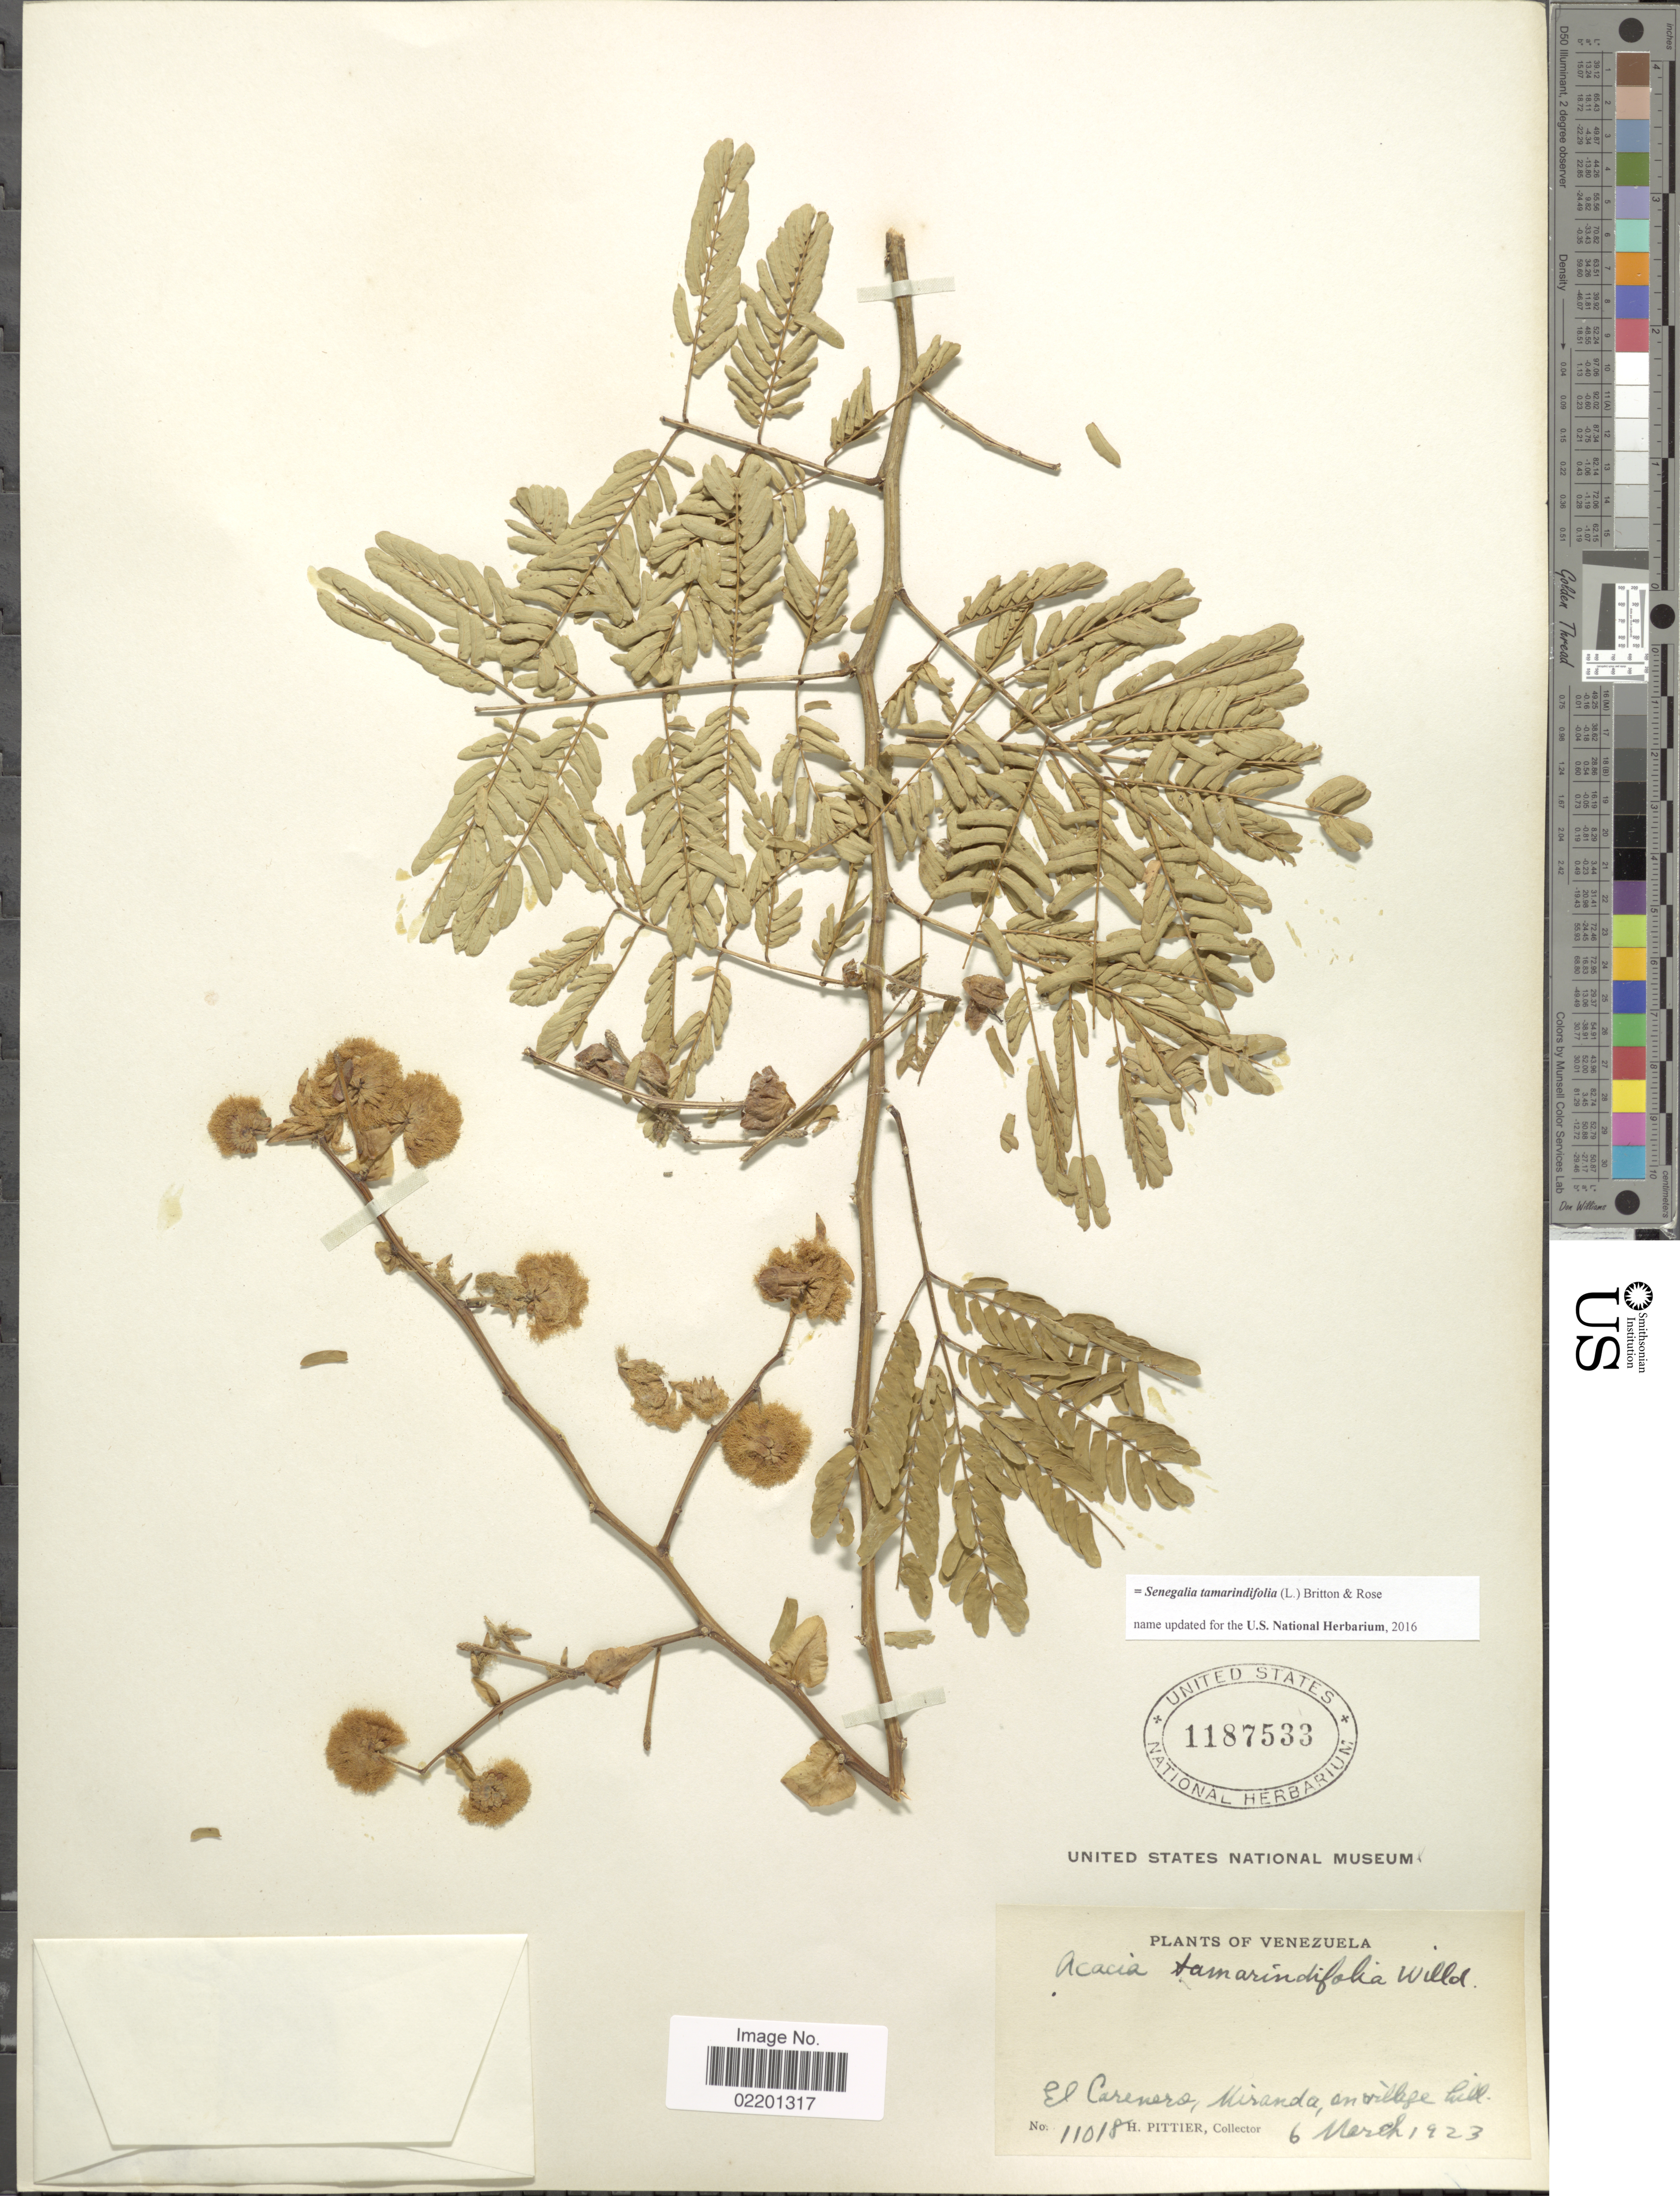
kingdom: Plantae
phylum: Tracheophyta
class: Magnoliopsida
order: Fabales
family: Fabaceae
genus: Senegalia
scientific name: Senegalia tamarindifolia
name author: (L.) Britton & Rose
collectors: H. F. Pittier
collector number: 11018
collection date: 1923-03-06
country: Venezuela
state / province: Miranda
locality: El Carenero, Miranda, on village hill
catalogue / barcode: US 1187533